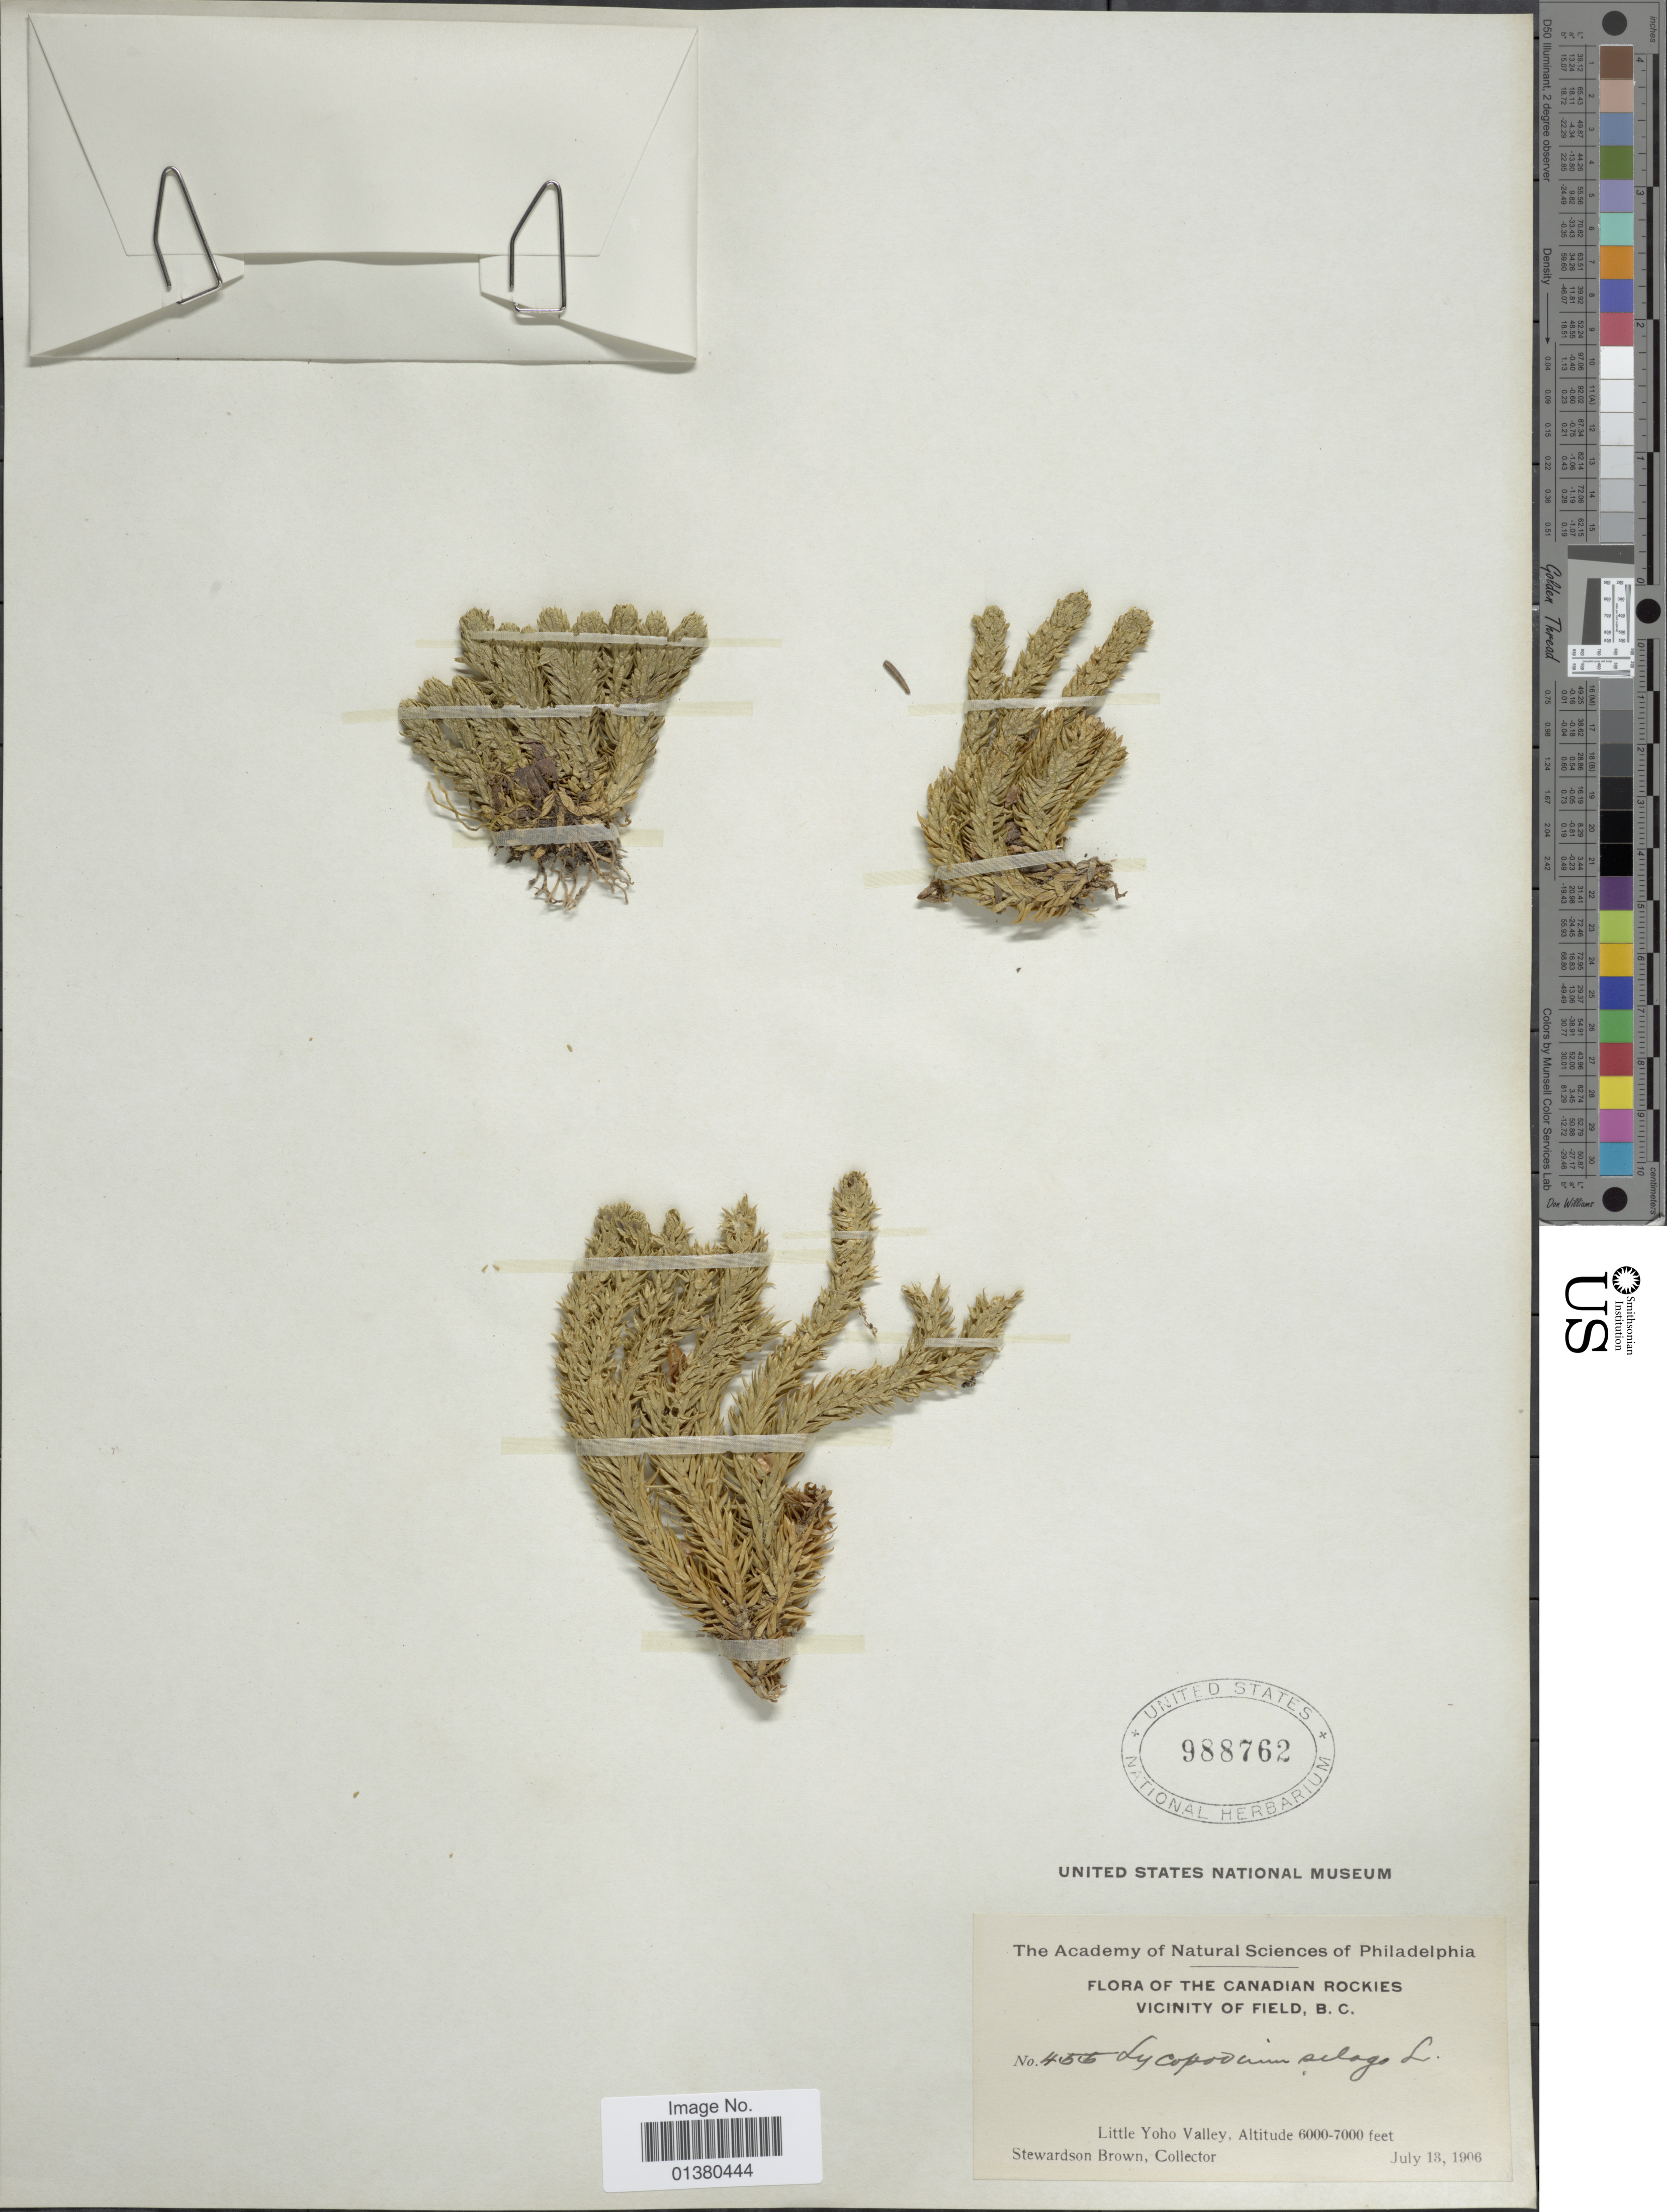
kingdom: Plantae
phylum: Tracheophyta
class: Lycopodiopsida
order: Lycopodiales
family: Lycopodiaceae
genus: Huperzia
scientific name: Huperzia selago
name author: (L.) Bernh. ex Schrank & Mart.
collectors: S. Brown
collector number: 455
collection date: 1906-07-13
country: Canada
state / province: British Columbia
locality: The Canadian Rockies Vicinity of Field, Little Yoho Valley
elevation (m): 1829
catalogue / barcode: US 988762